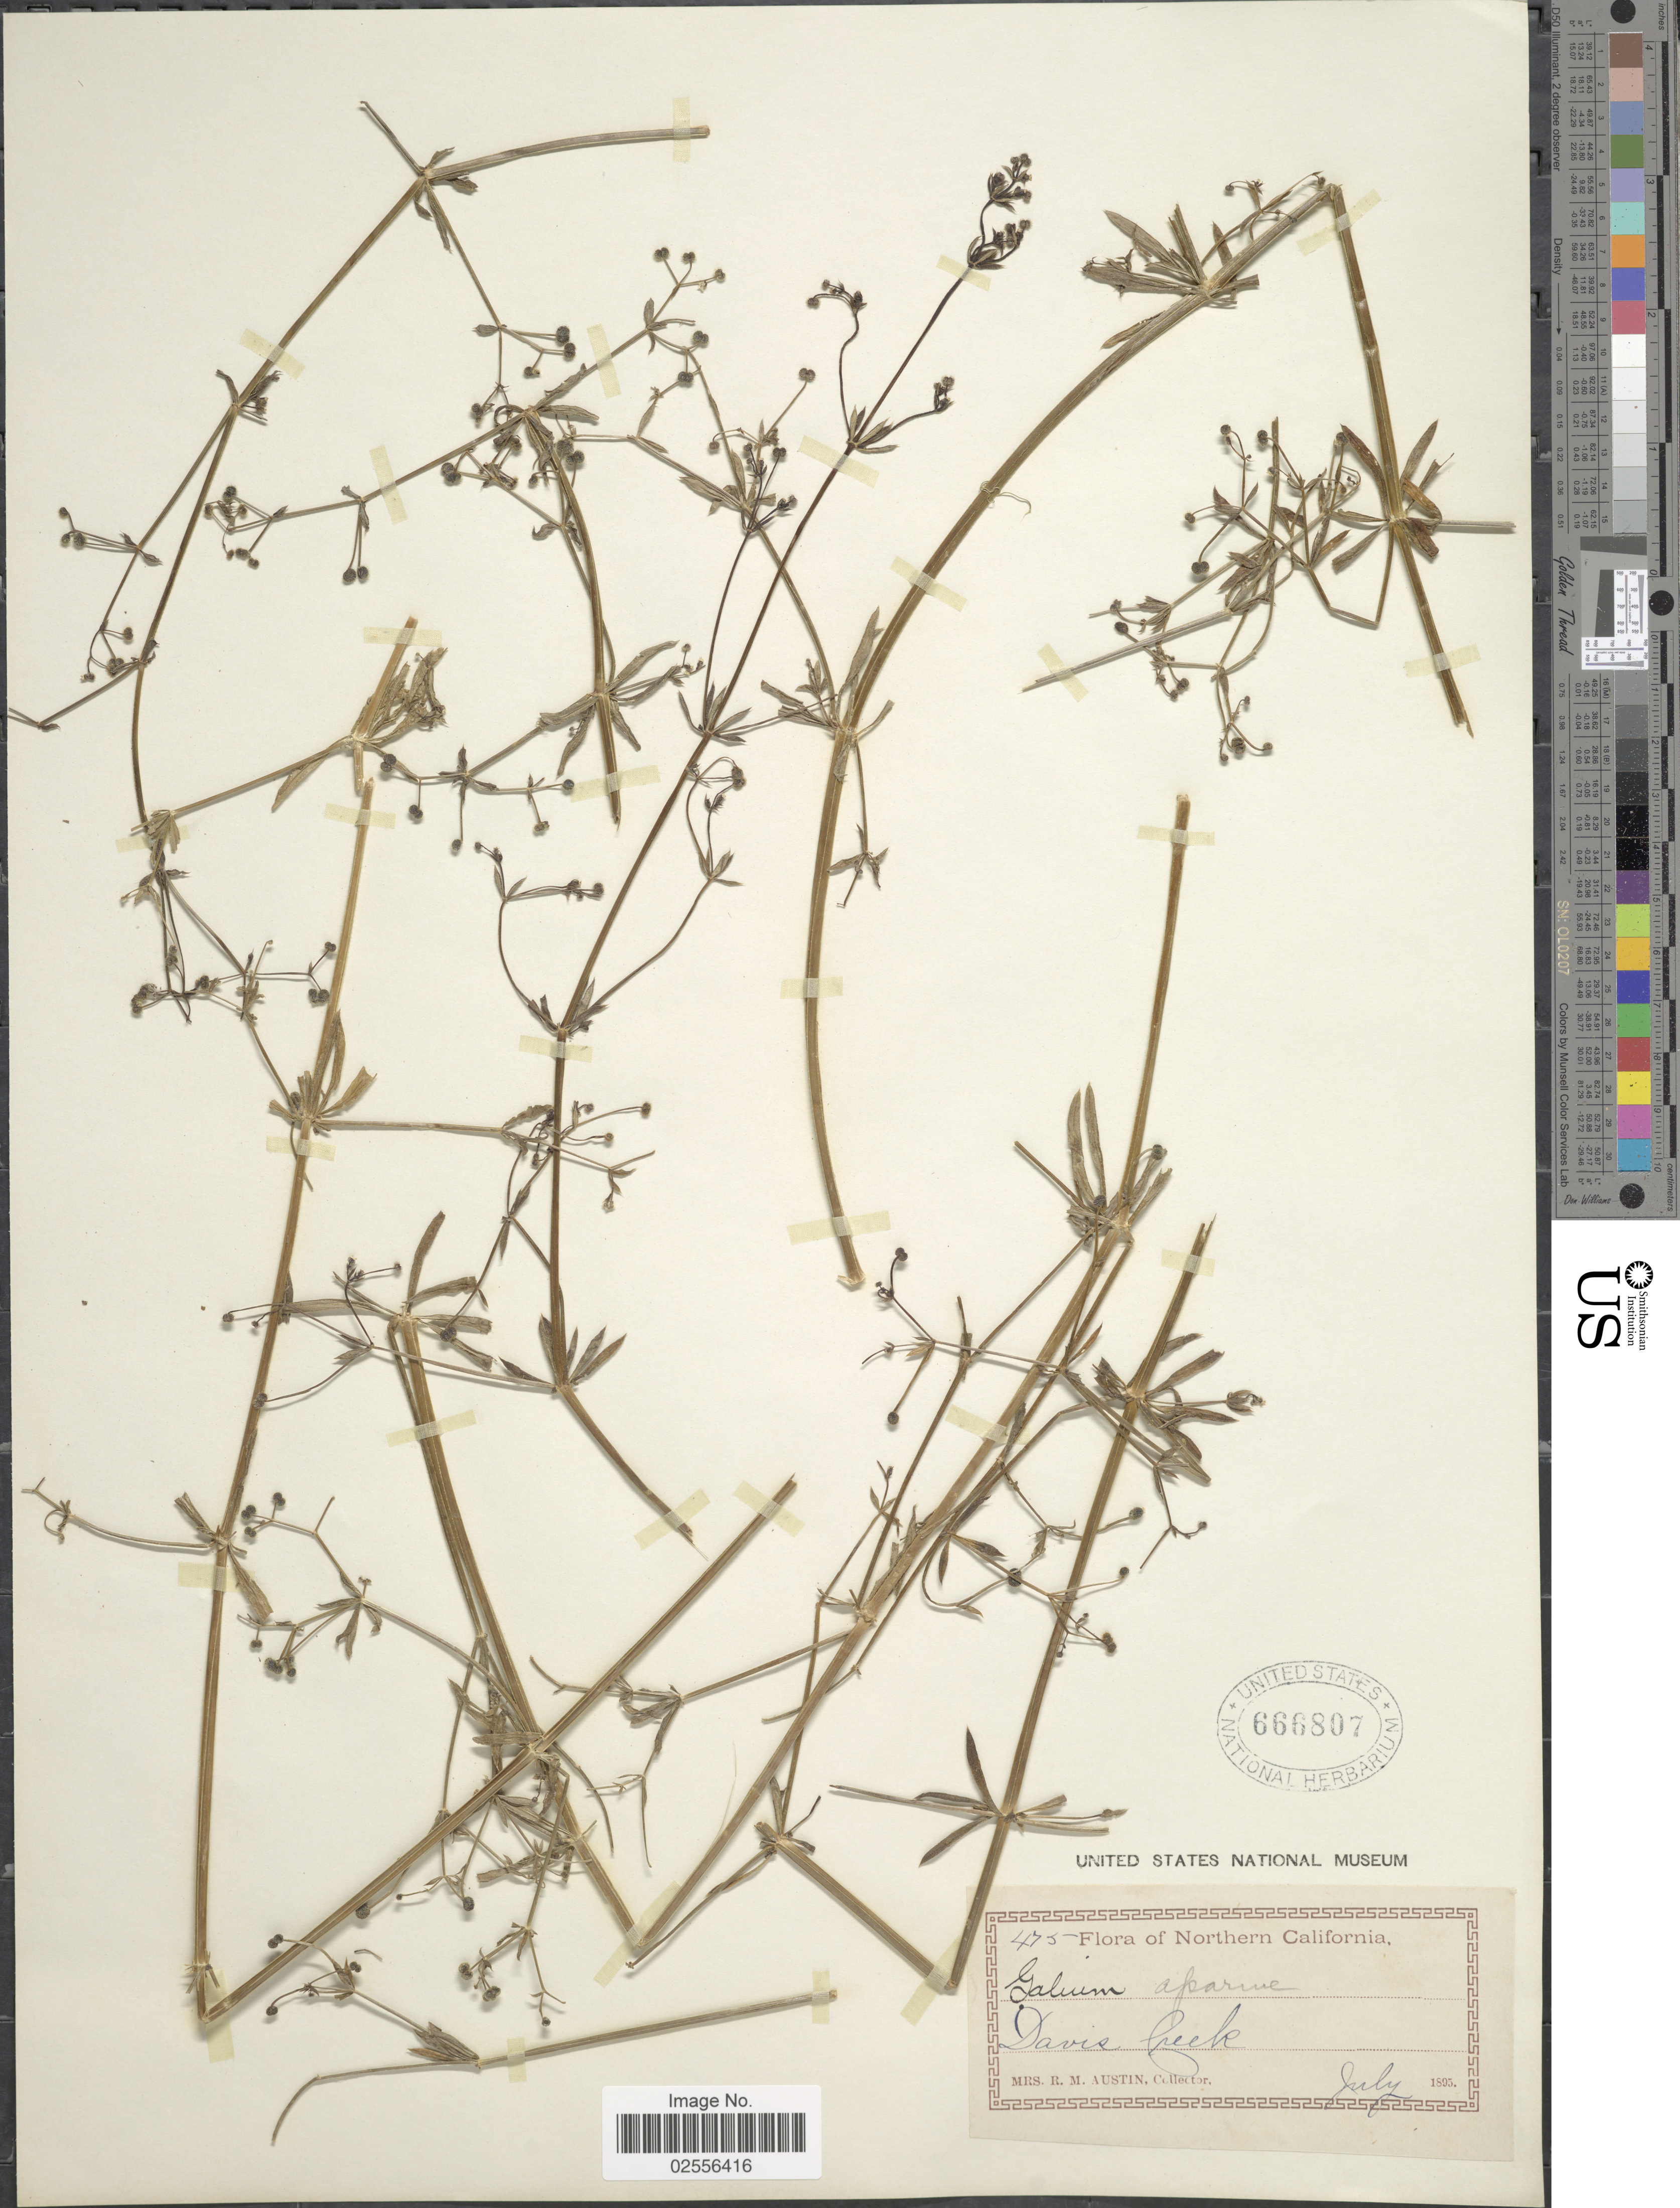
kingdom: Plantae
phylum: Tracheophyta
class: Magnoliopsida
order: Gentianales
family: Rubiaceae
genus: Galium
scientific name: Galium aparine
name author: L.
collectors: R. Austin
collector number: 475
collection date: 1895-07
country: United States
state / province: California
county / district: Modoc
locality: Northern California. Davis Creek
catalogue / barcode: US 666807